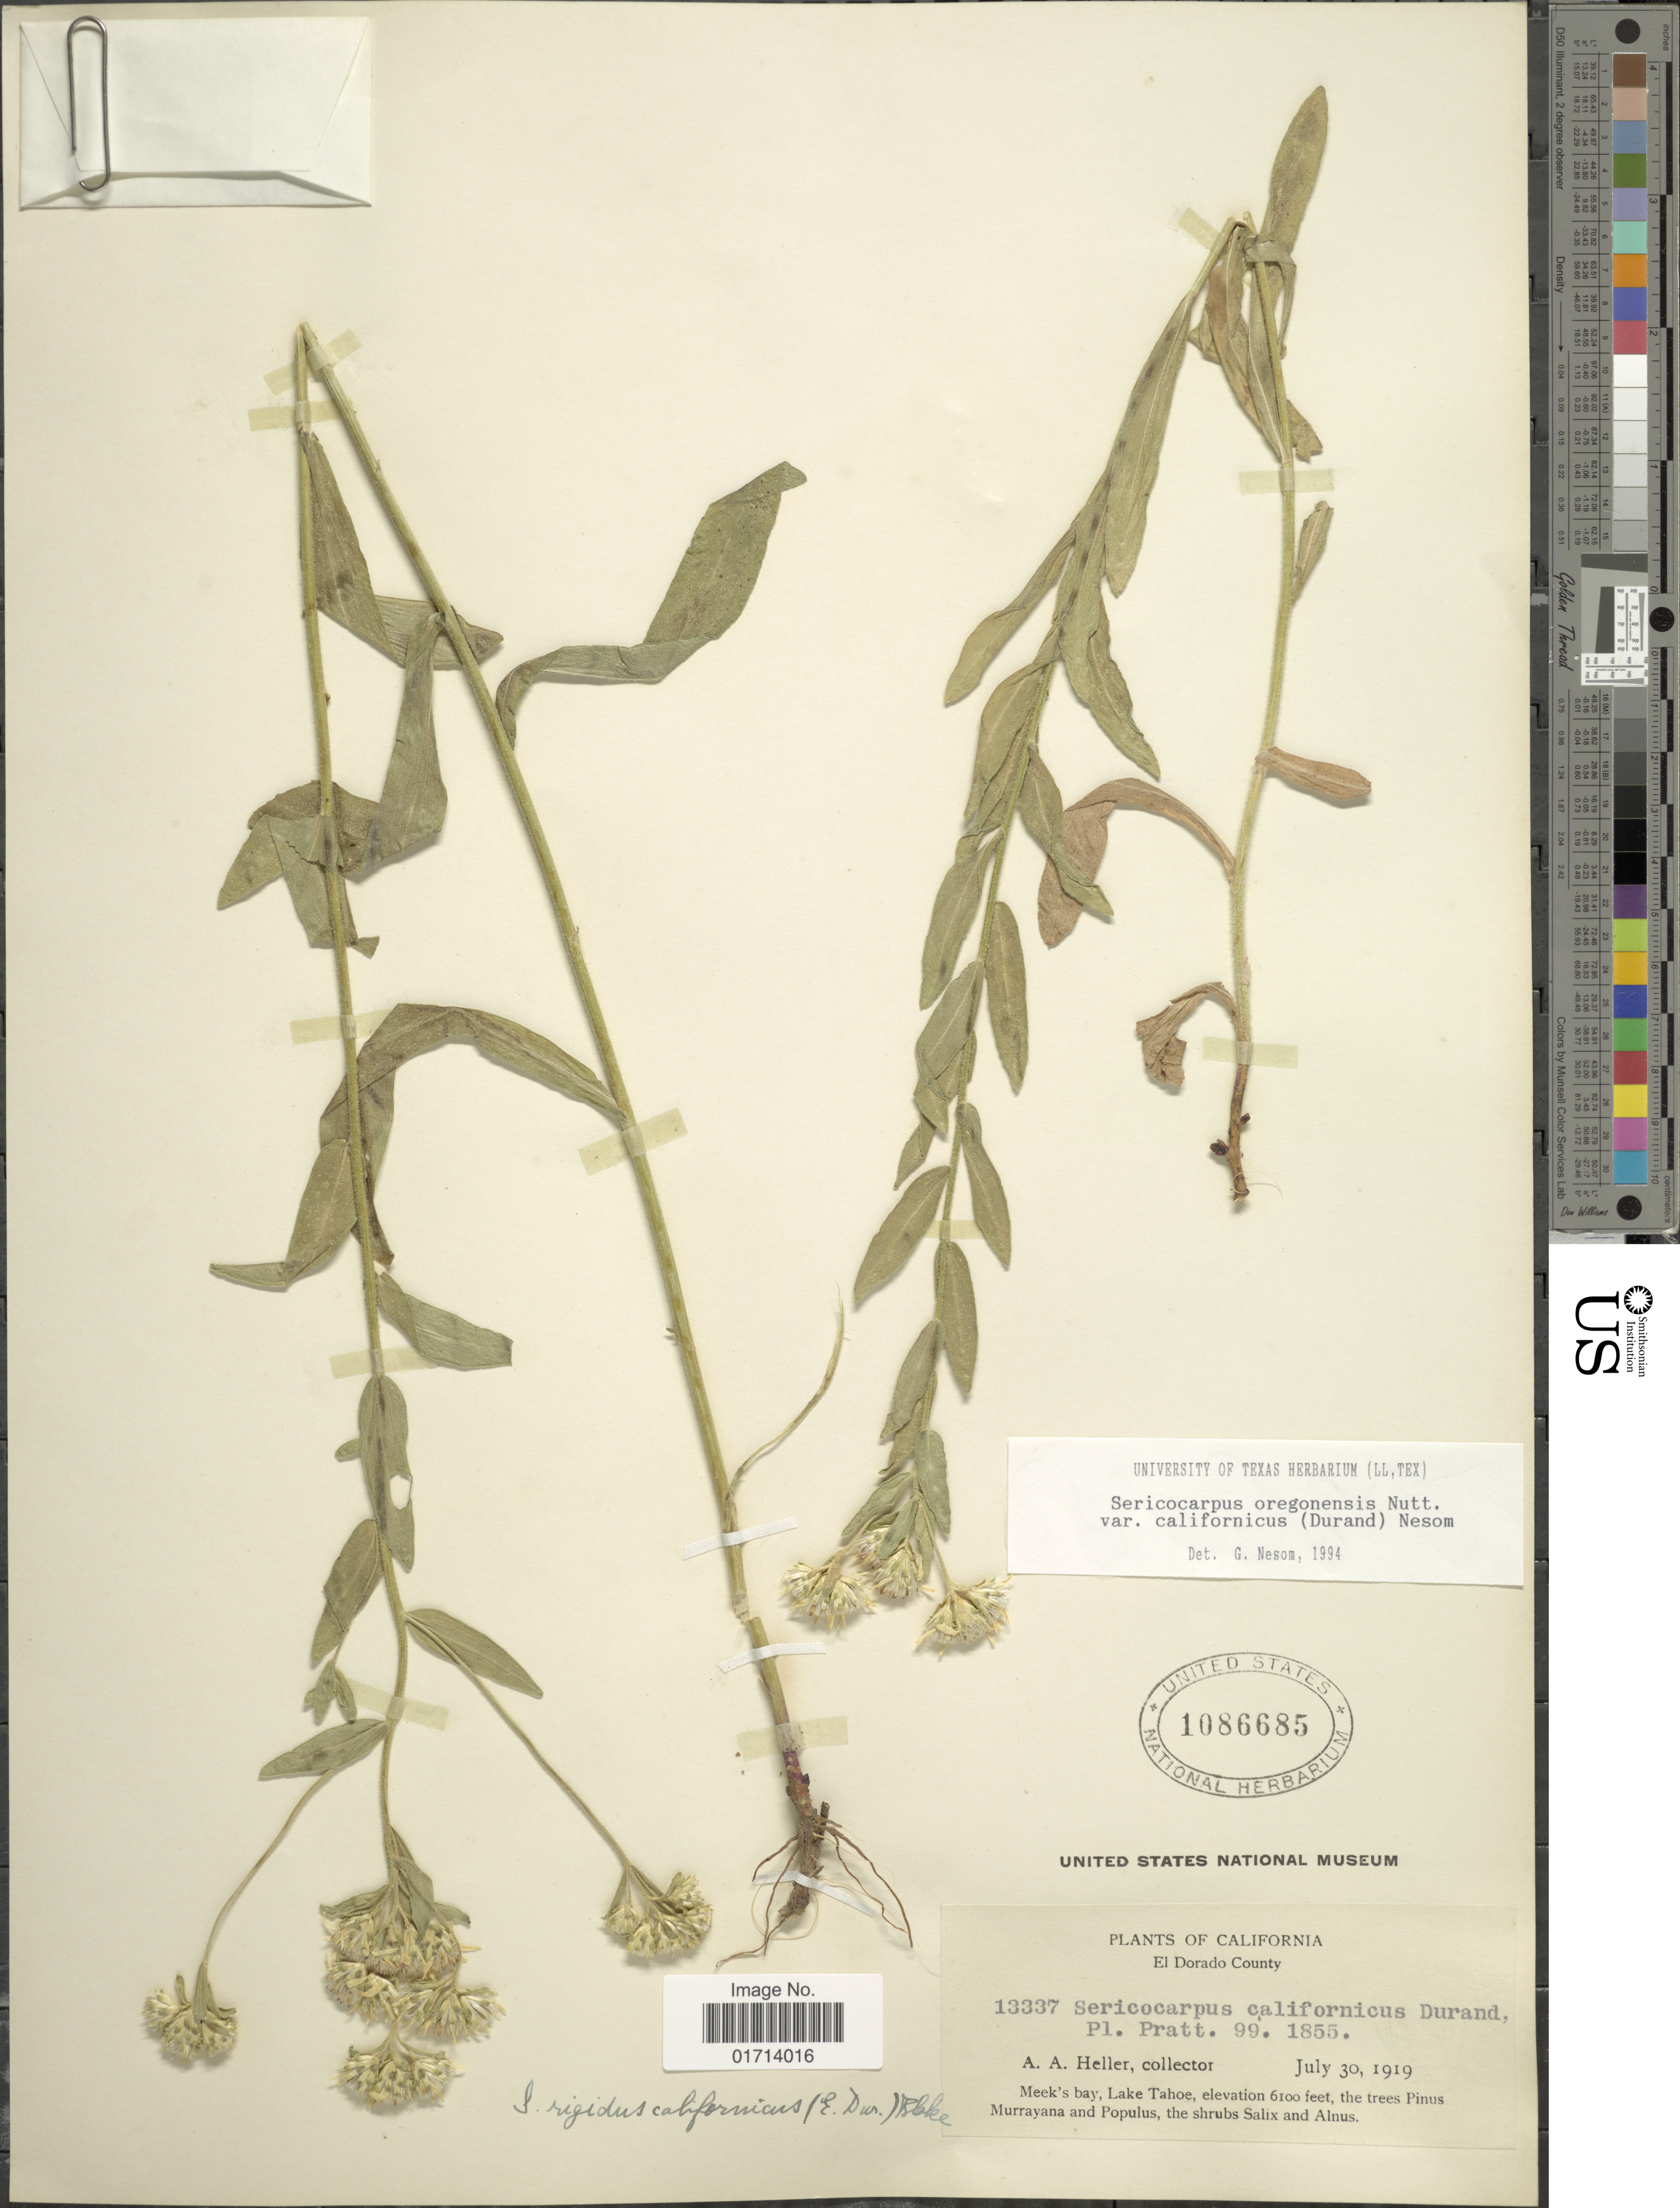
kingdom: Plantae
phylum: Tracheophyta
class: Magnoliopsida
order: Asterales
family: Asteraceae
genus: Sericocarpus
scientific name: Sericocarpus oregonensis var. californicus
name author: (Durand) G.L. Nesom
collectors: A. A. Heller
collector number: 13337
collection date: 1919-07-30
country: United States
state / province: California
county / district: El Dorado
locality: El Dorado County, Meek's bay, Lake Tahoe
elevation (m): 1859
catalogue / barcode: US 1086685